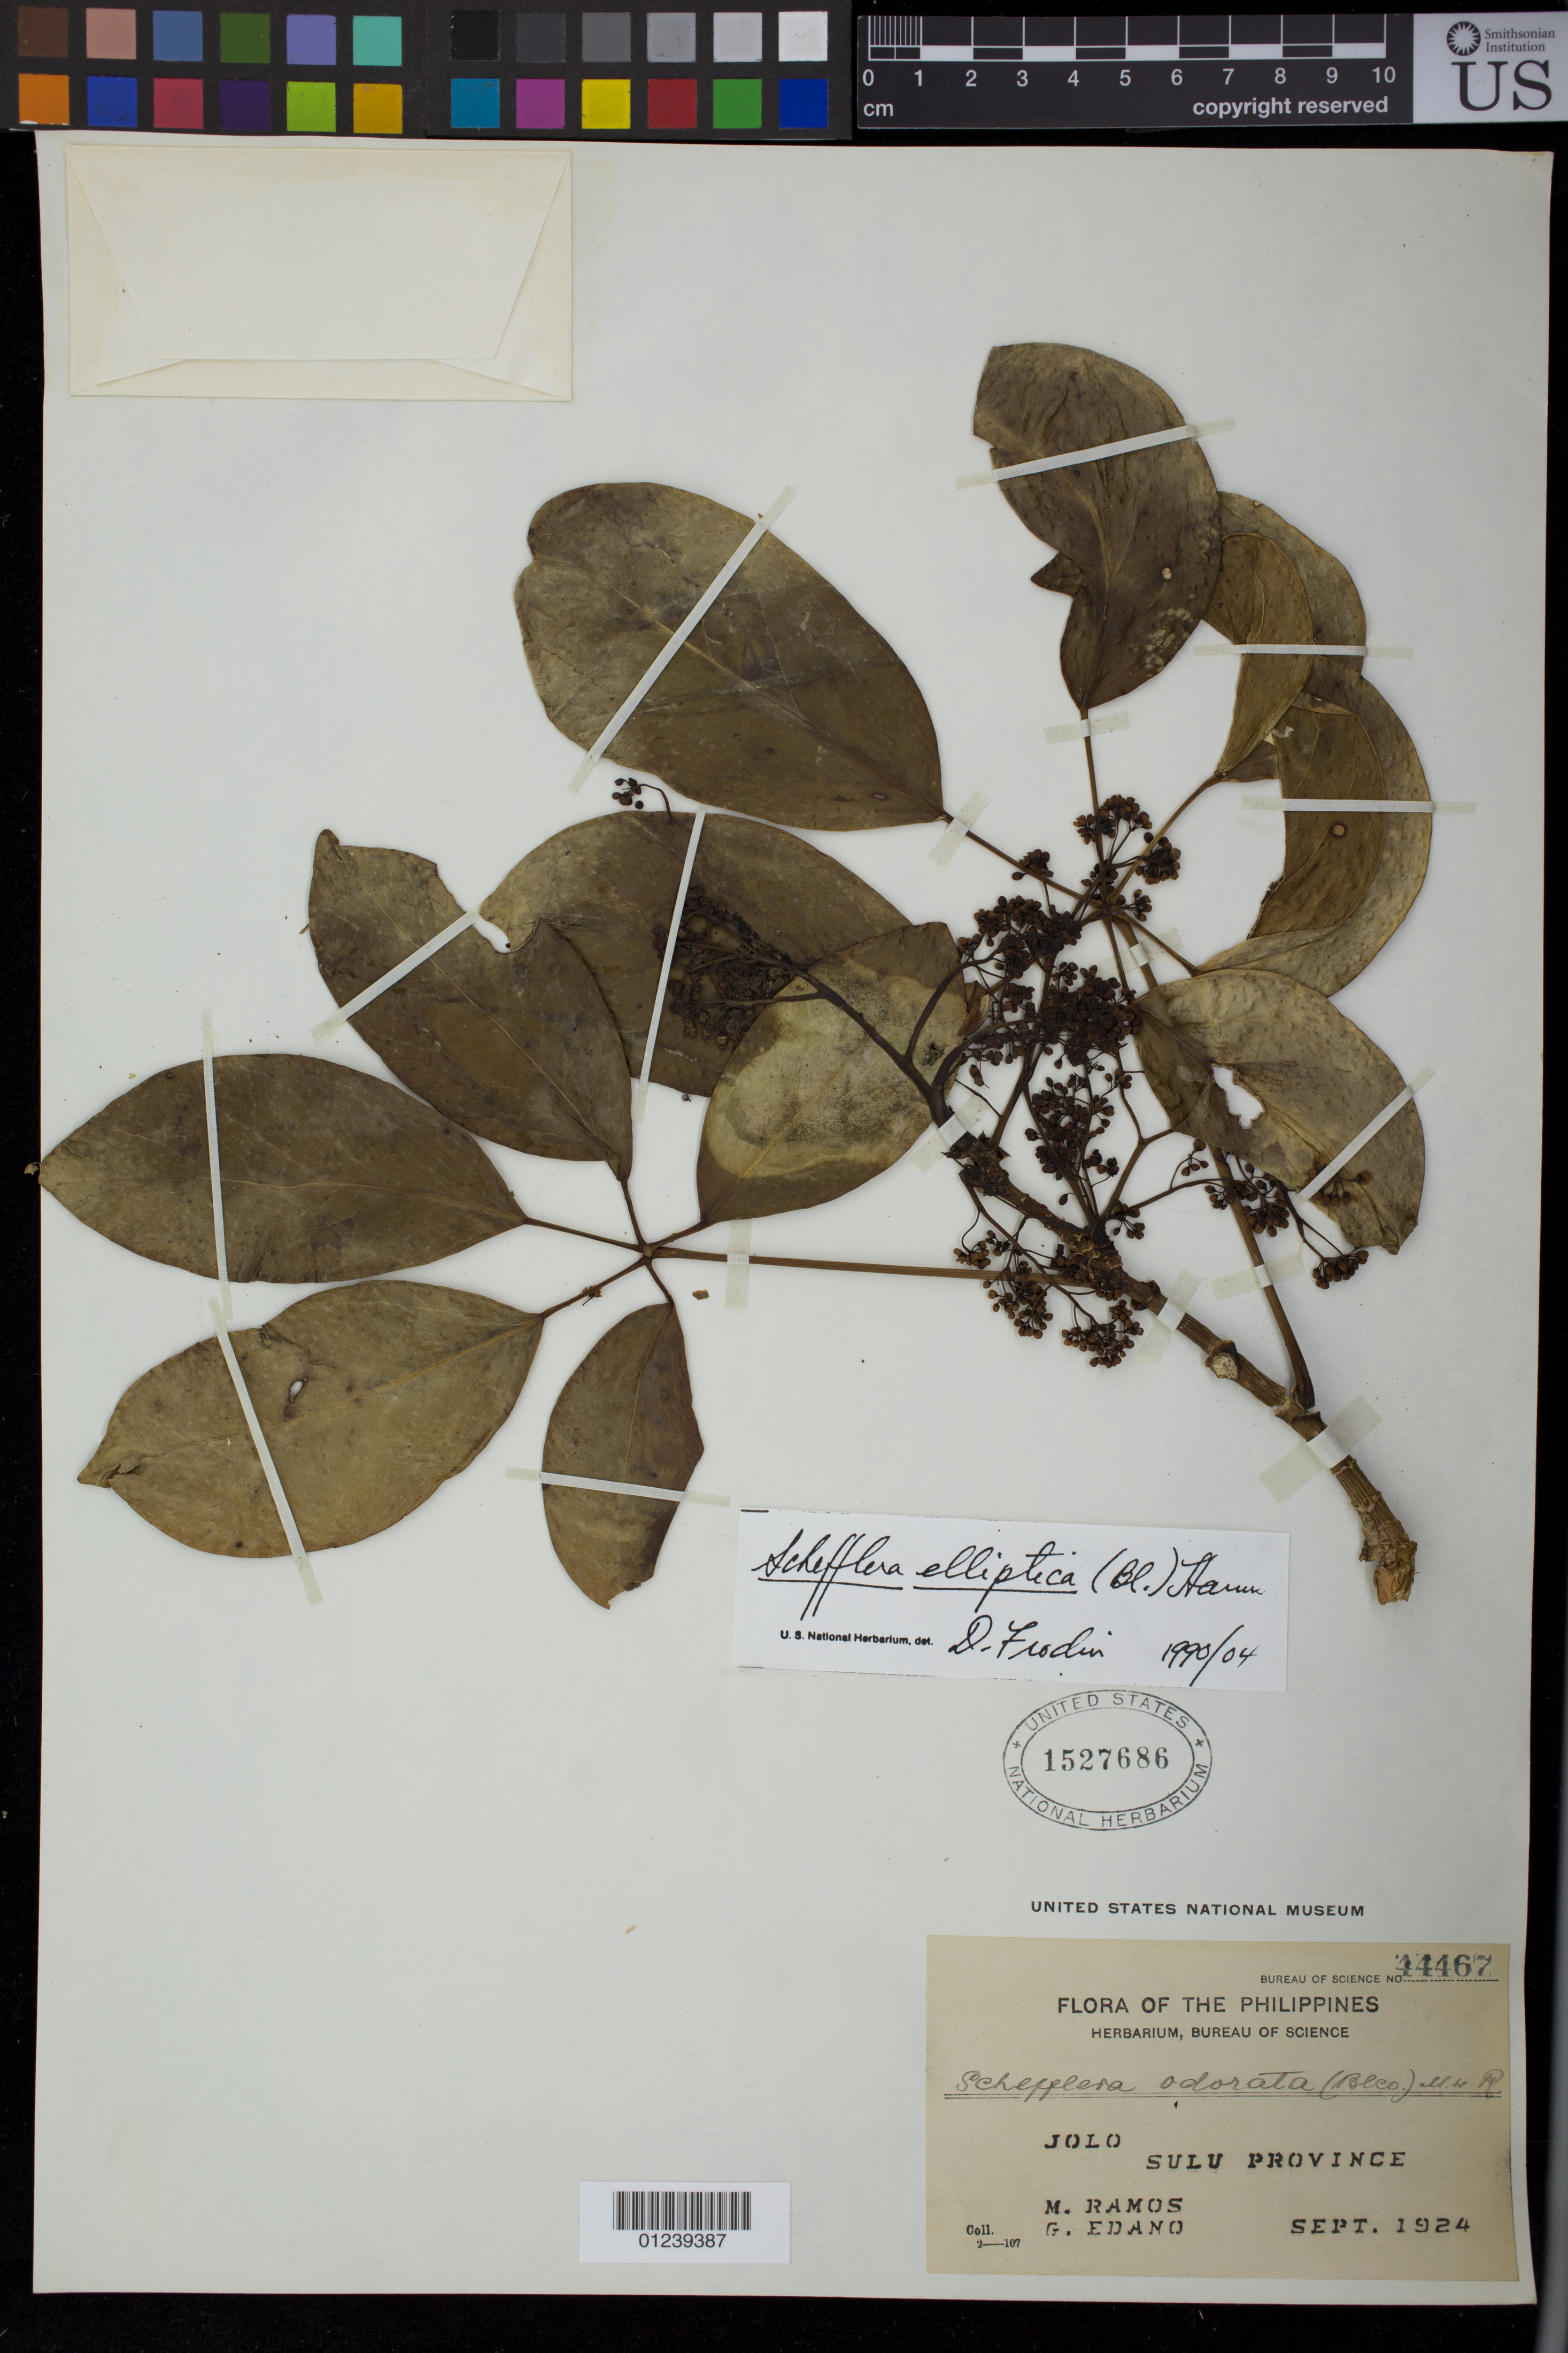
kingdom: Plantae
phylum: Tracheophyta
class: Magnoliopsida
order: Apiales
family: Araliaceae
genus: Schefflera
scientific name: Schefflera elliptica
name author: (Blume) Harms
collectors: M. Ramos & G. Edaño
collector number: Bur. Sci. 44467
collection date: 1924-09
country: Philippines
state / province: Muslim Mindanao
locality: Jolo, Sulu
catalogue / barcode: US 1527686